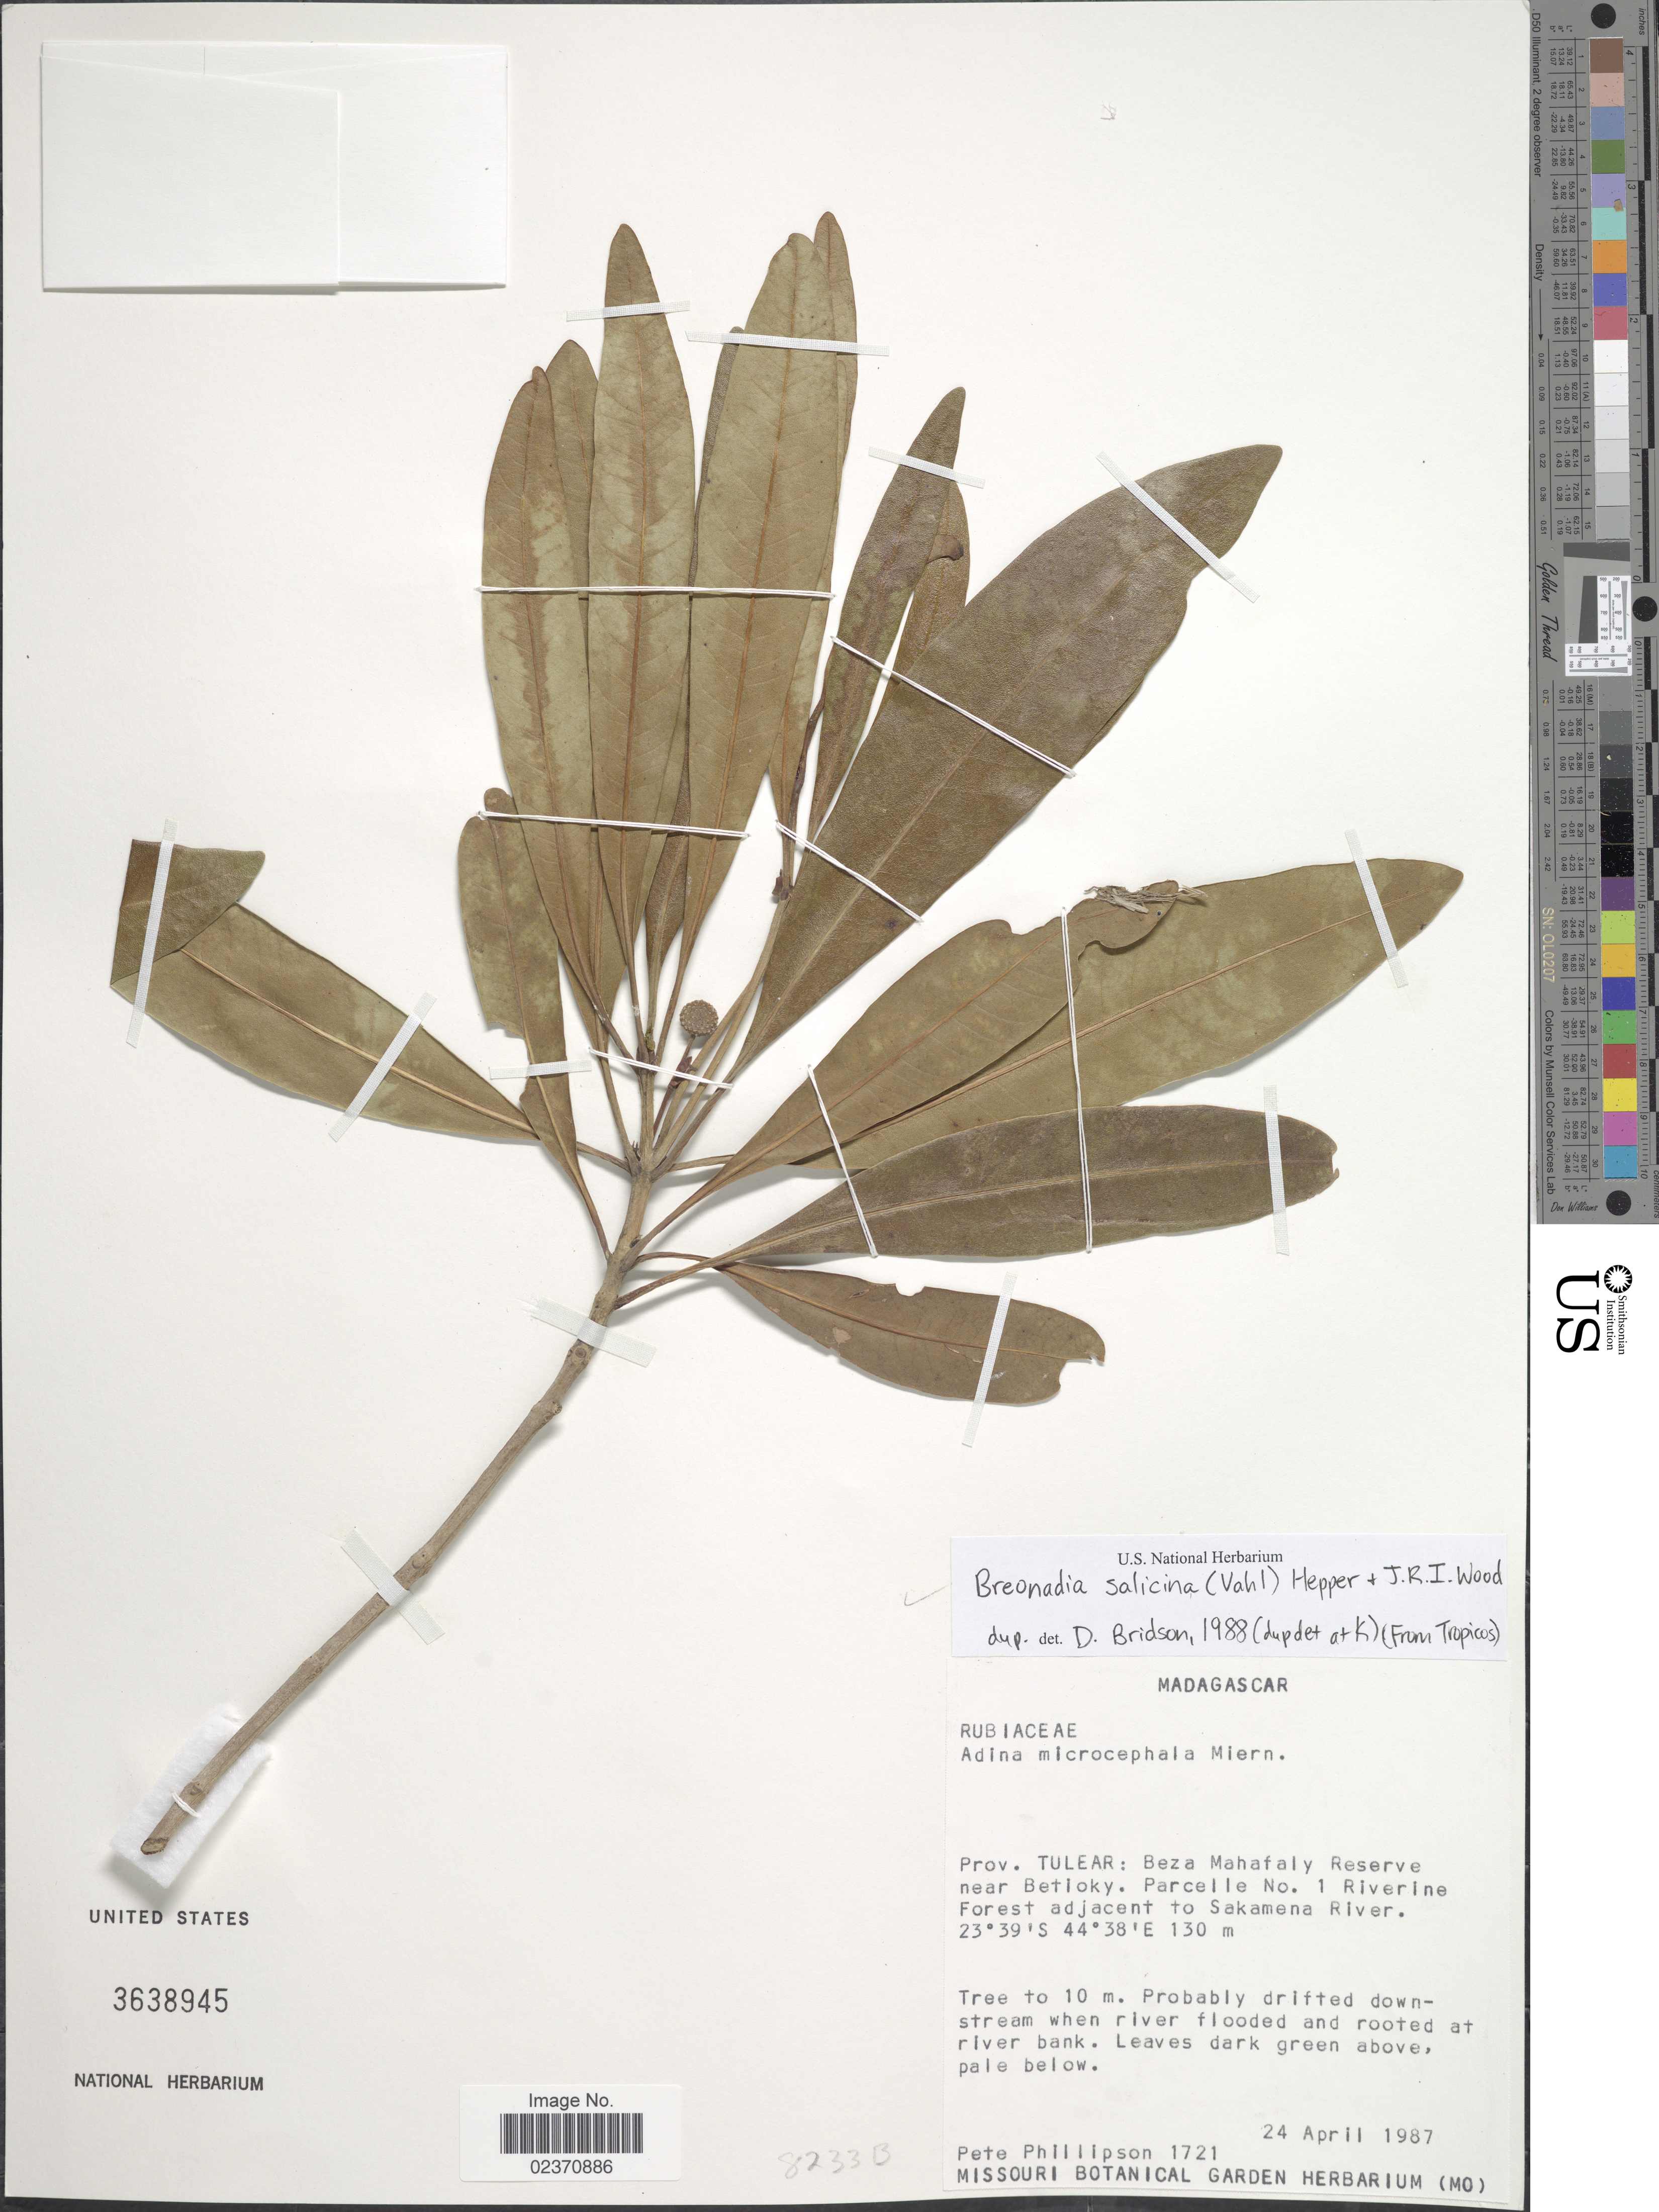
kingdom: Plantae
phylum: Tracheophyta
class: Magnoliopsida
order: Gentianales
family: Rubiaceae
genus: Breonadia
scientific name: Breonadia salicinia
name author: (Vahl) Hepper & J.R.I. Wood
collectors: P. B. Phillipson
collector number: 1721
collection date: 1987-04-24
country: Madagascar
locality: Prov. Tulear: Beza Mahafaly Reserve near Betioky, Parcelle No. 1 Riverine Forest adjacent to Sakamena River.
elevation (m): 130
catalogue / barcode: US 3638945